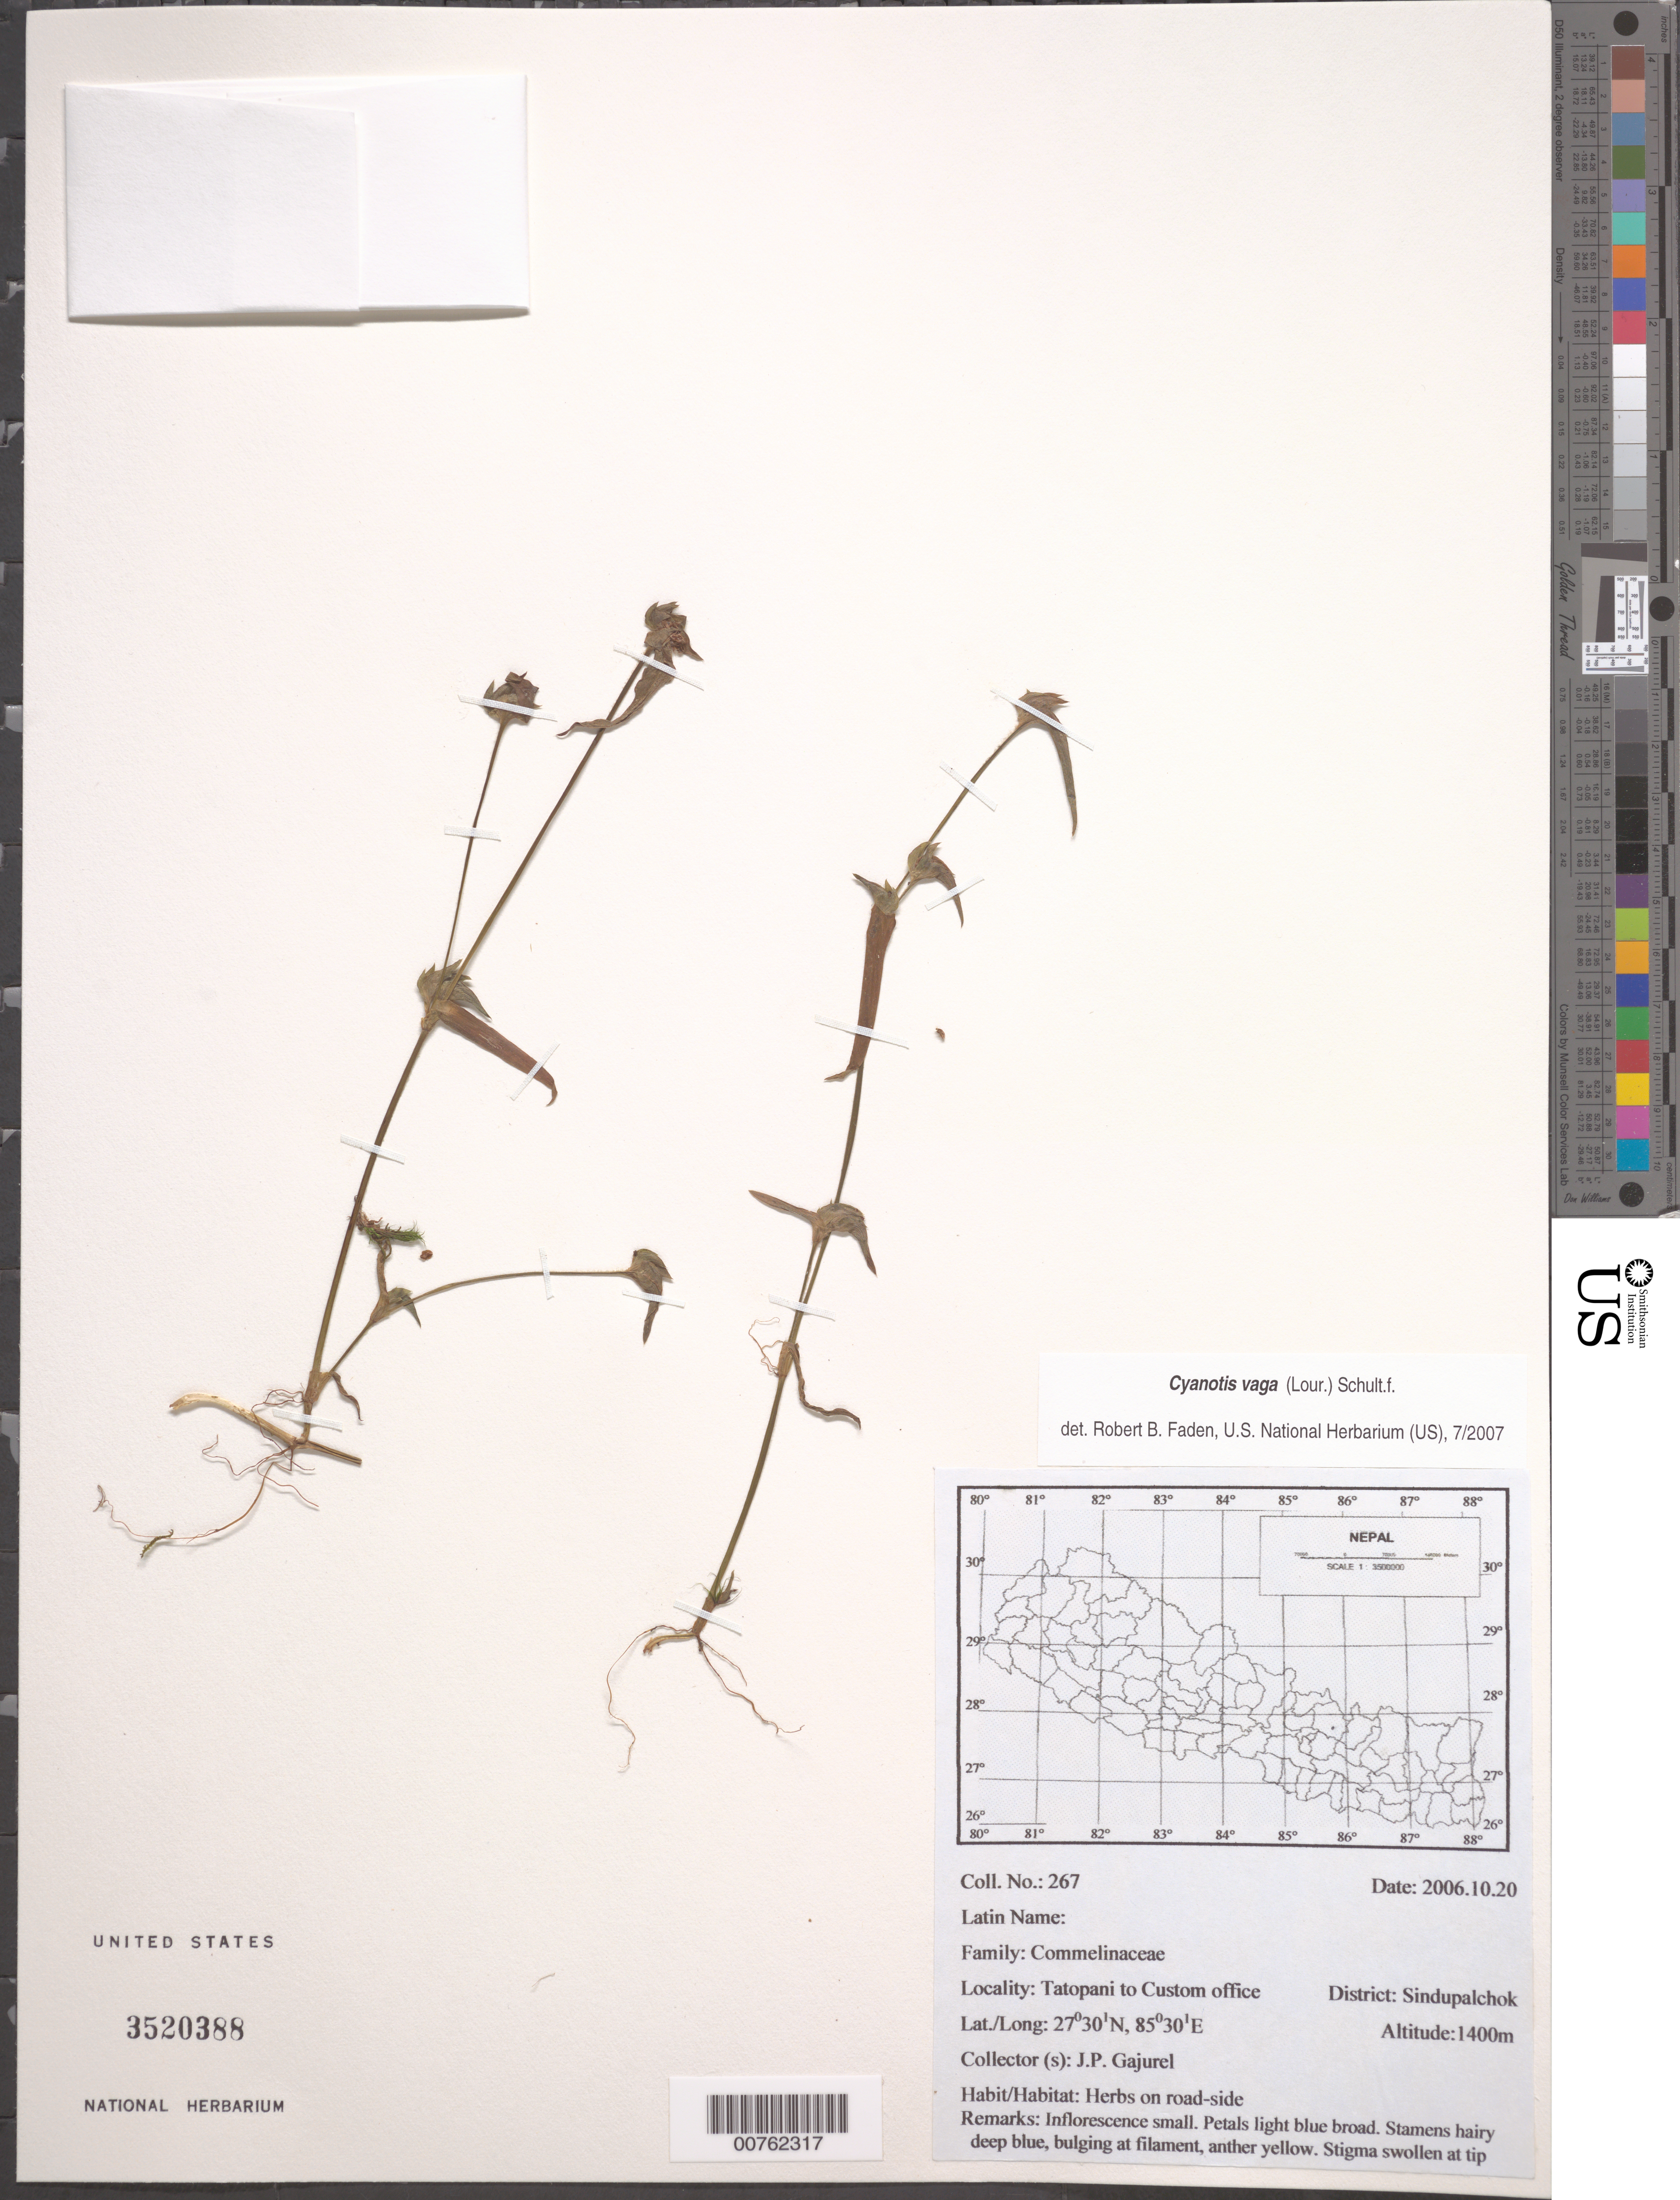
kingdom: Plantae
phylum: Tracheophyta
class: Liliopsida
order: Commelinales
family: Commelinaceae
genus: Cyanotis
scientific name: Cyanotis vaga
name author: (Lour.) Schult. & Schult. f.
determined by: Faden, Robert B., (US), Smithsonian Institution - National Museum of Natural History (UNITED STATES)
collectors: J. Gajurel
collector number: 267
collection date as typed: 20 Oct 2006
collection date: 2006-10-20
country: Nepal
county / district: Sindupalchok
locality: Tatopani to Custom office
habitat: Herbs on road-side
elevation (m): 1400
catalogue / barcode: US 3520388